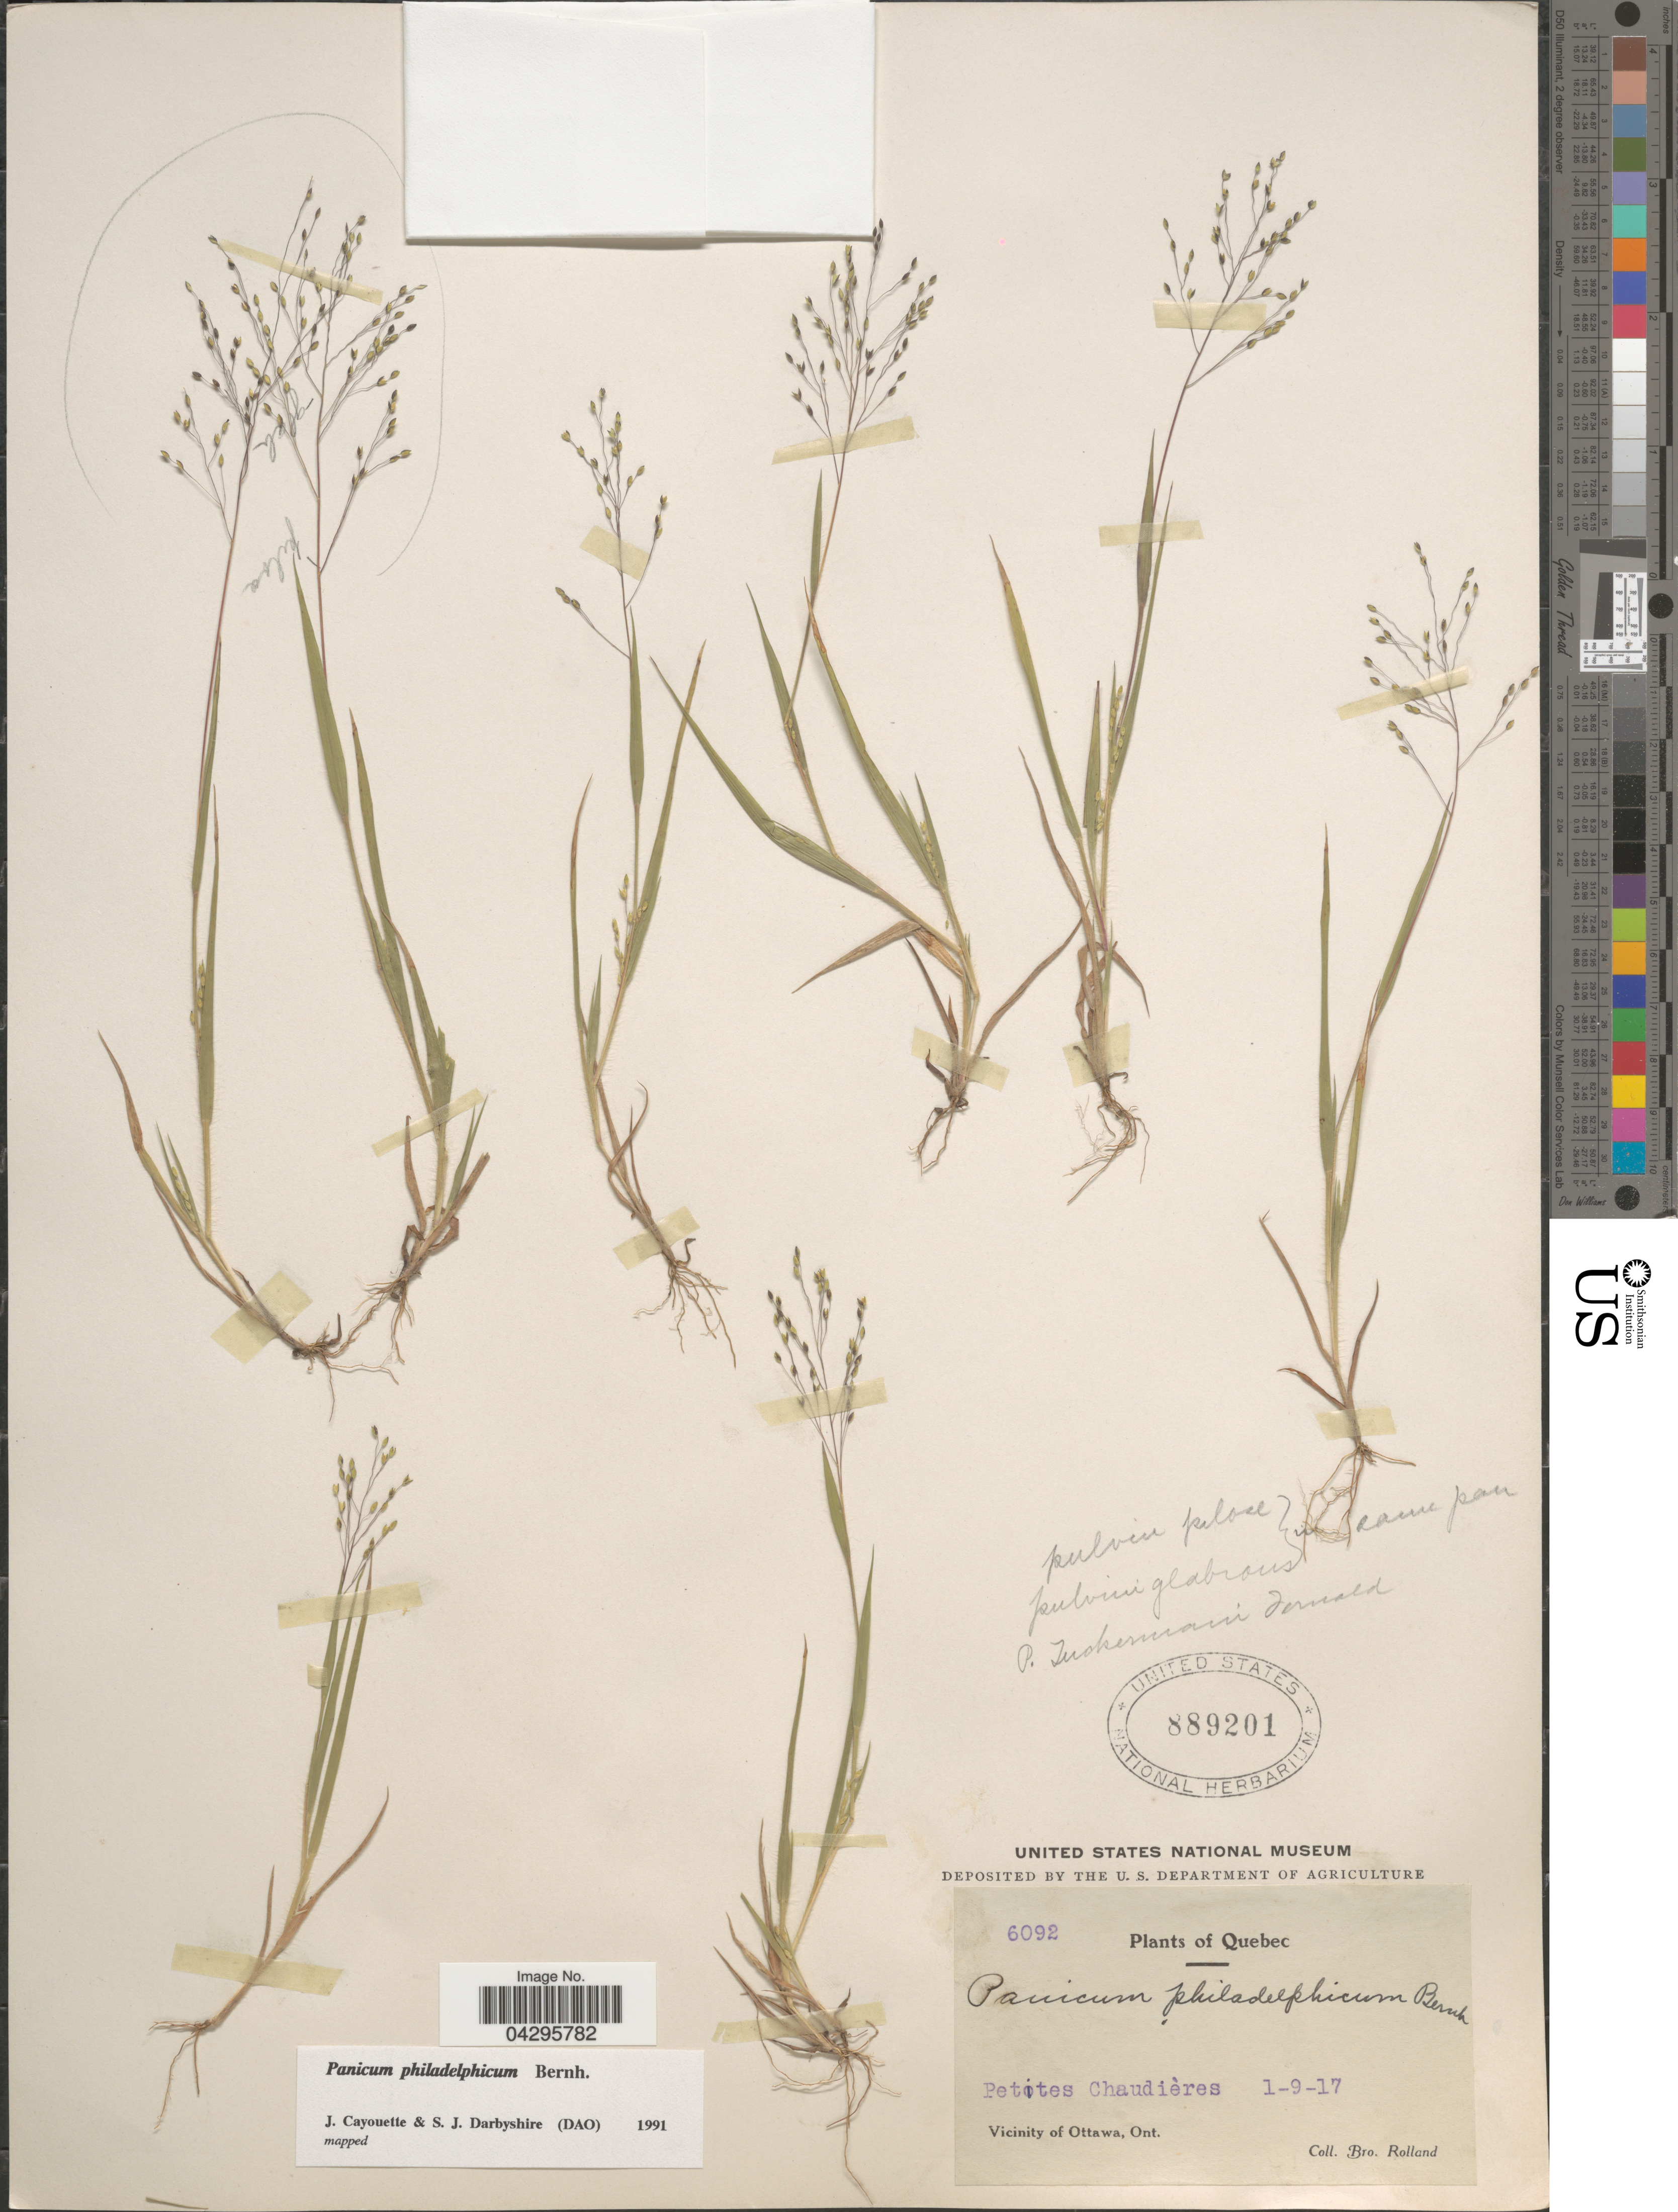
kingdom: Plantae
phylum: Tracheophyta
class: Liliopsida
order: Poales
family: Poaceae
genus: Panicum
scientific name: Panicum philadelphicum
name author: Bernh. ex Trin.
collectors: B. Rolland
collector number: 6092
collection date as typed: Transcribed d/m/y: 9/1/17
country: Canada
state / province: Quebec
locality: Petites Chaudières. Vicinity of Ottawa, Ont.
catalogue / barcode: US 889201